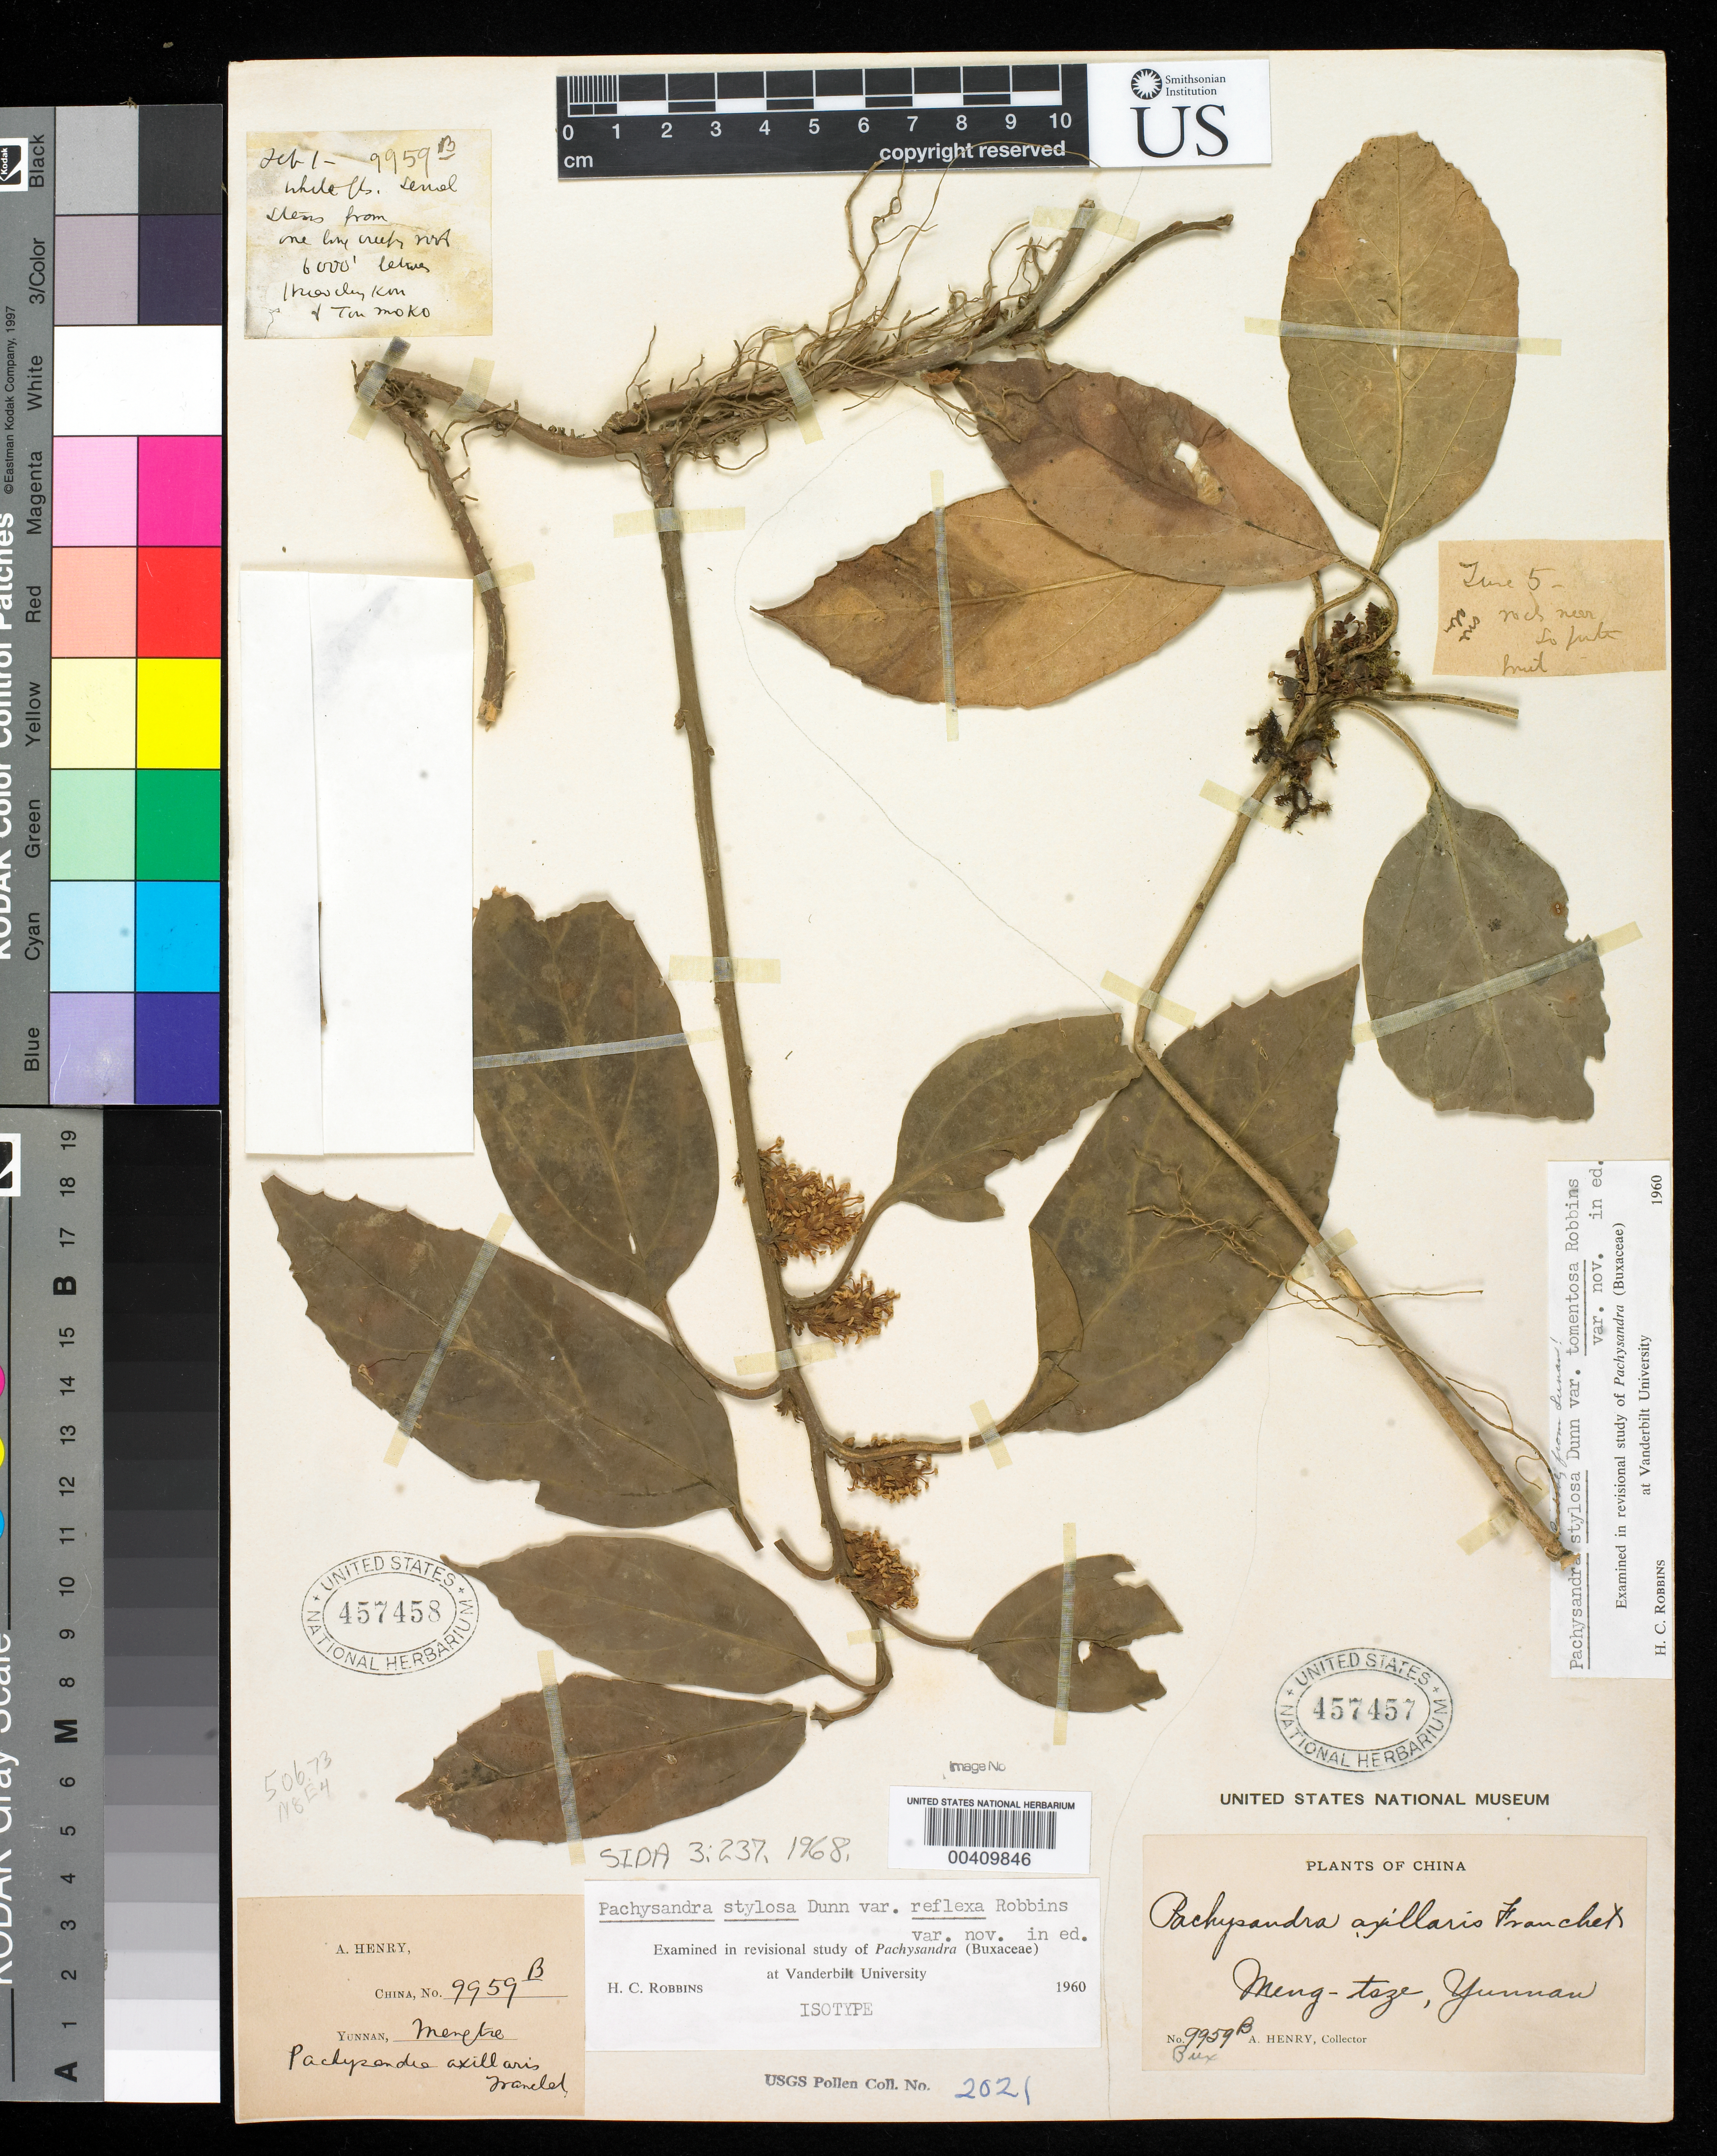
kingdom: Plantae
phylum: Tracheophyta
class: Magnoliopsida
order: Buxales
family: Buxaceae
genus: Pachysandra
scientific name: Pachysandra stylosa var. reflexa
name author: H.C. Robbins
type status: Isotype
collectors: A. Henry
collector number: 9959 B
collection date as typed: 01 Feb ---- to 05 Jun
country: China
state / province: Yunnan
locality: Mengtsze.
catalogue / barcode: US 457457